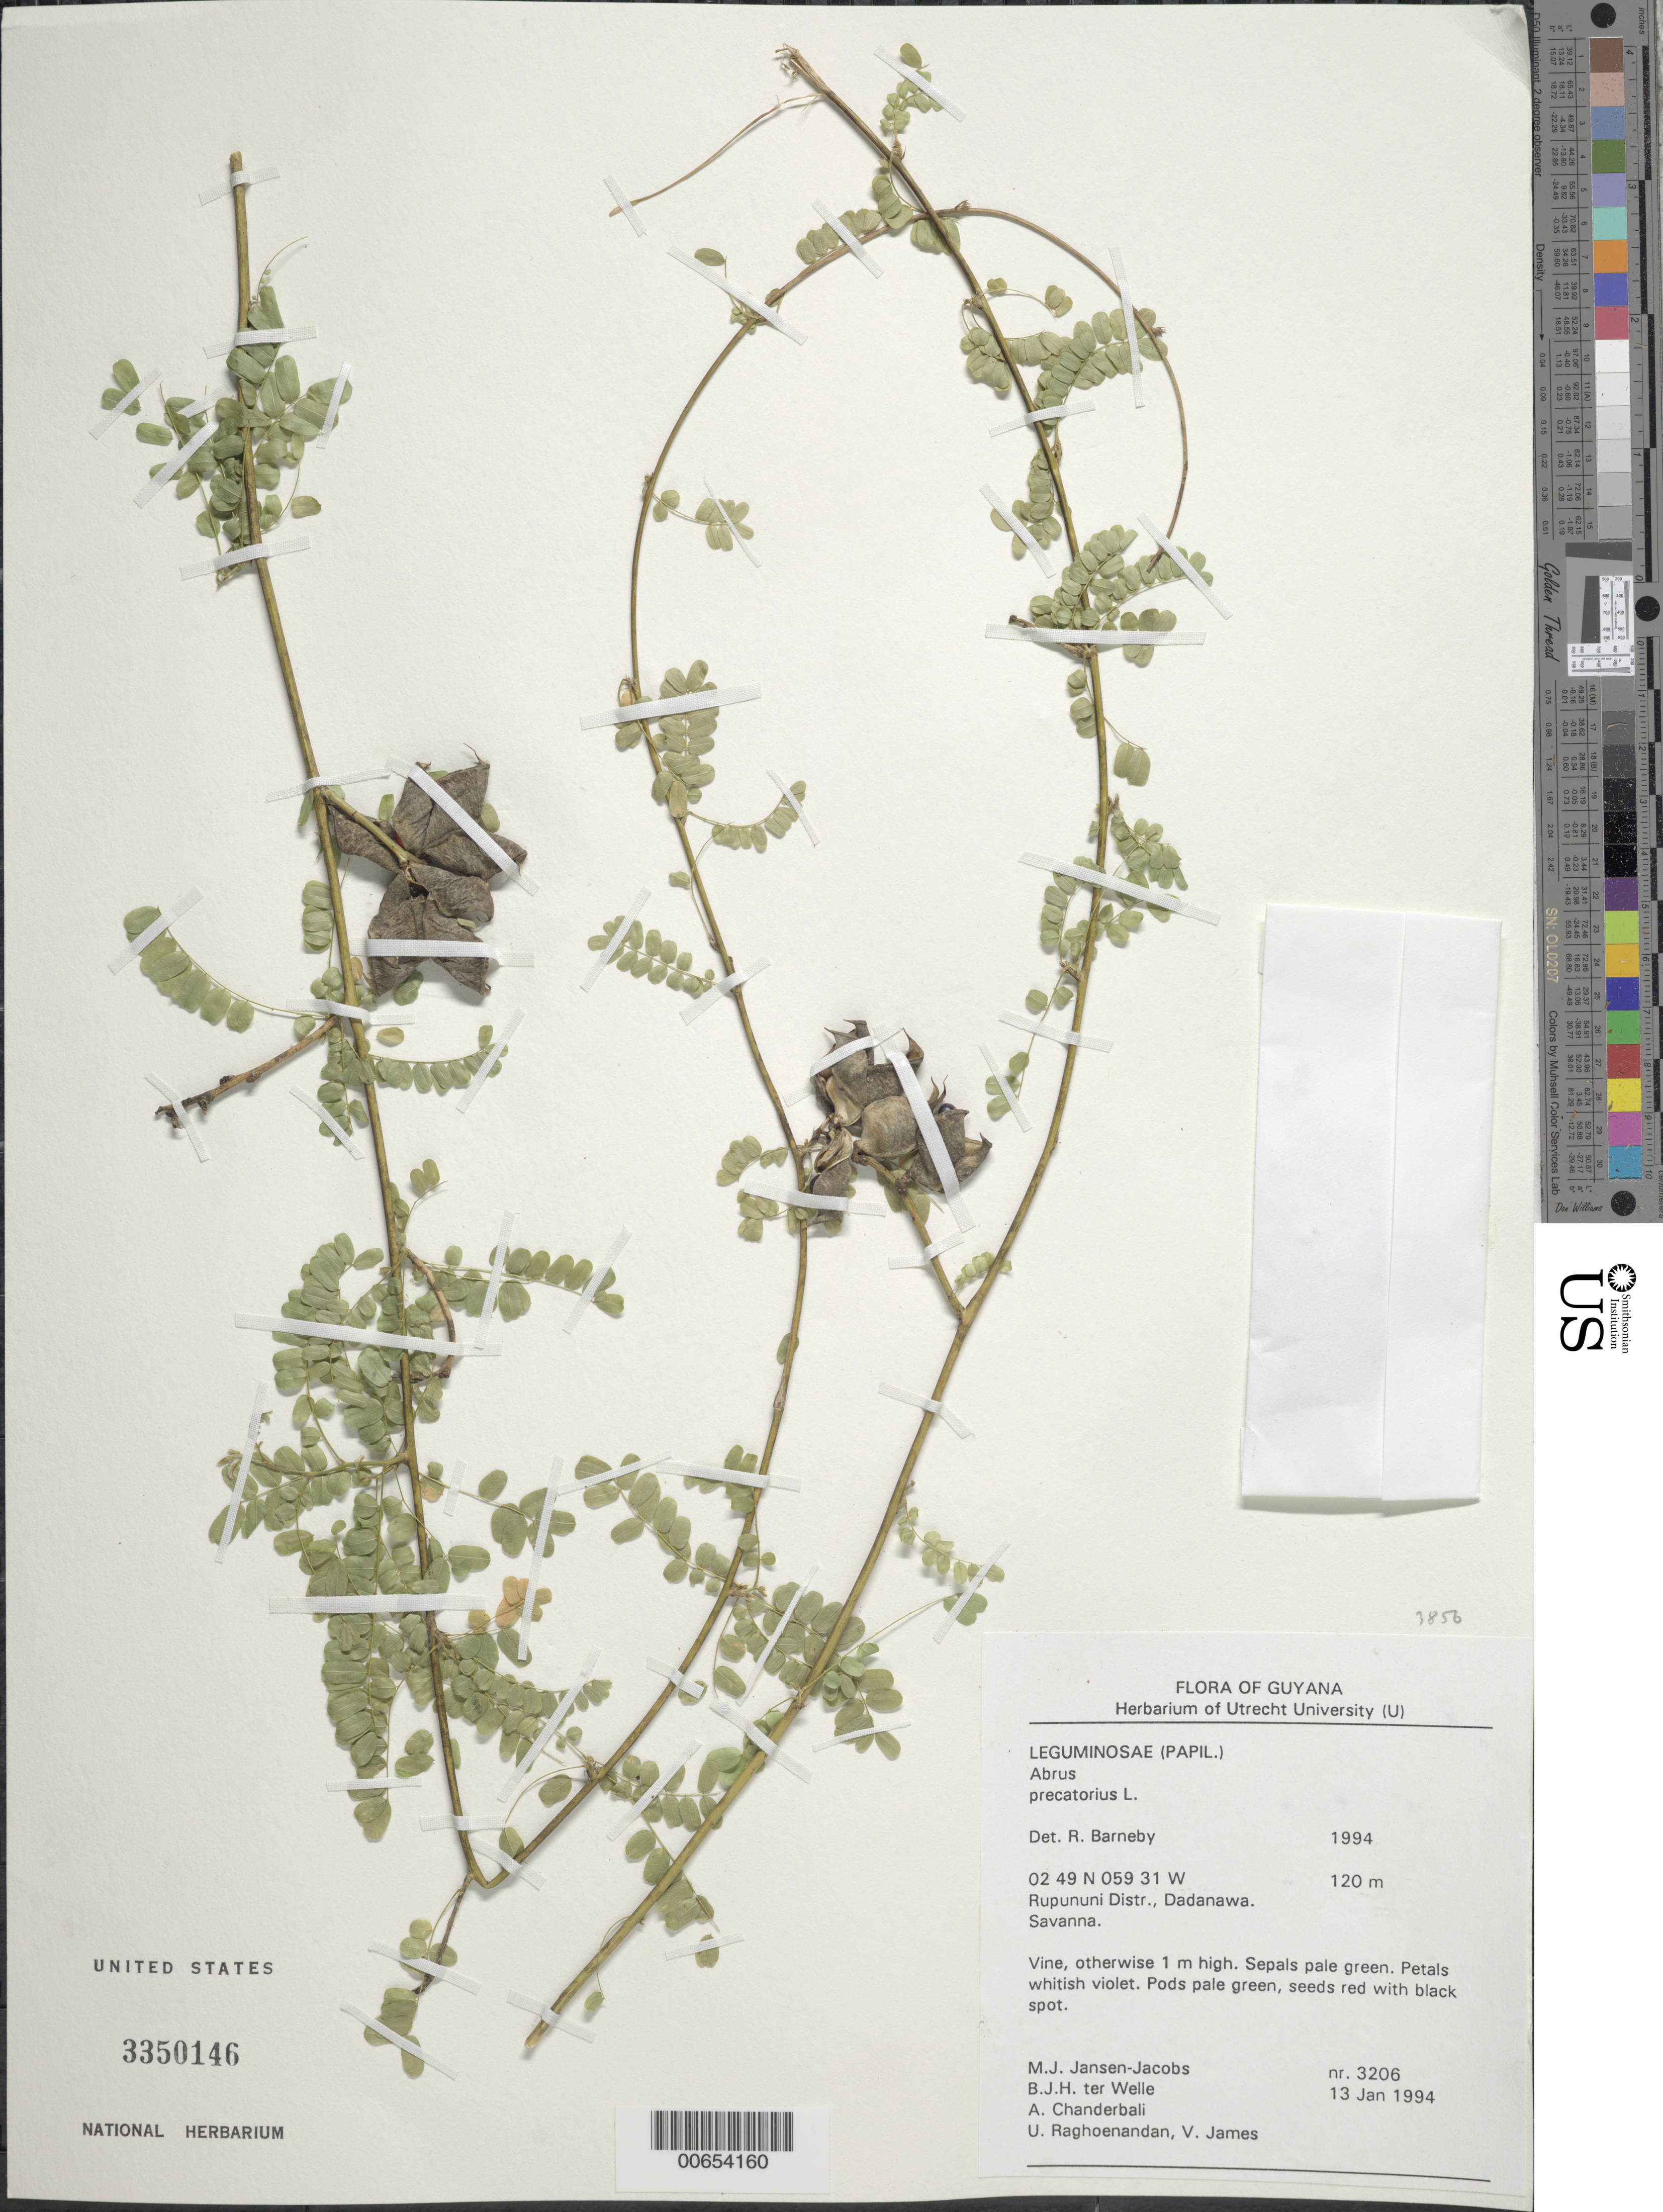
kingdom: Plantae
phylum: Tracheophyta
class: Magnoliopsida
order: Fabales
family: Fabaceae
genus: Abrus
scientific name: Abrus precatorius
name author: L.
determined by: Barneby, Rupert C., (NY)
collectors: M. J. Jansen-Jacobs, B. Welle, A. S. Chanderbali, U. Raghoenandan & V. James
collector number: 3206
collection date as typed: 13-Jan-94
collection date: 1994-01-13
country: Guyana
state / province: U. Takutu-U. Essequibo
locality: Rupununi District, Dadanawa, Rupununi River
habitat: Savanna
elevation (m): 120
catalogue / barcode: US 3350146